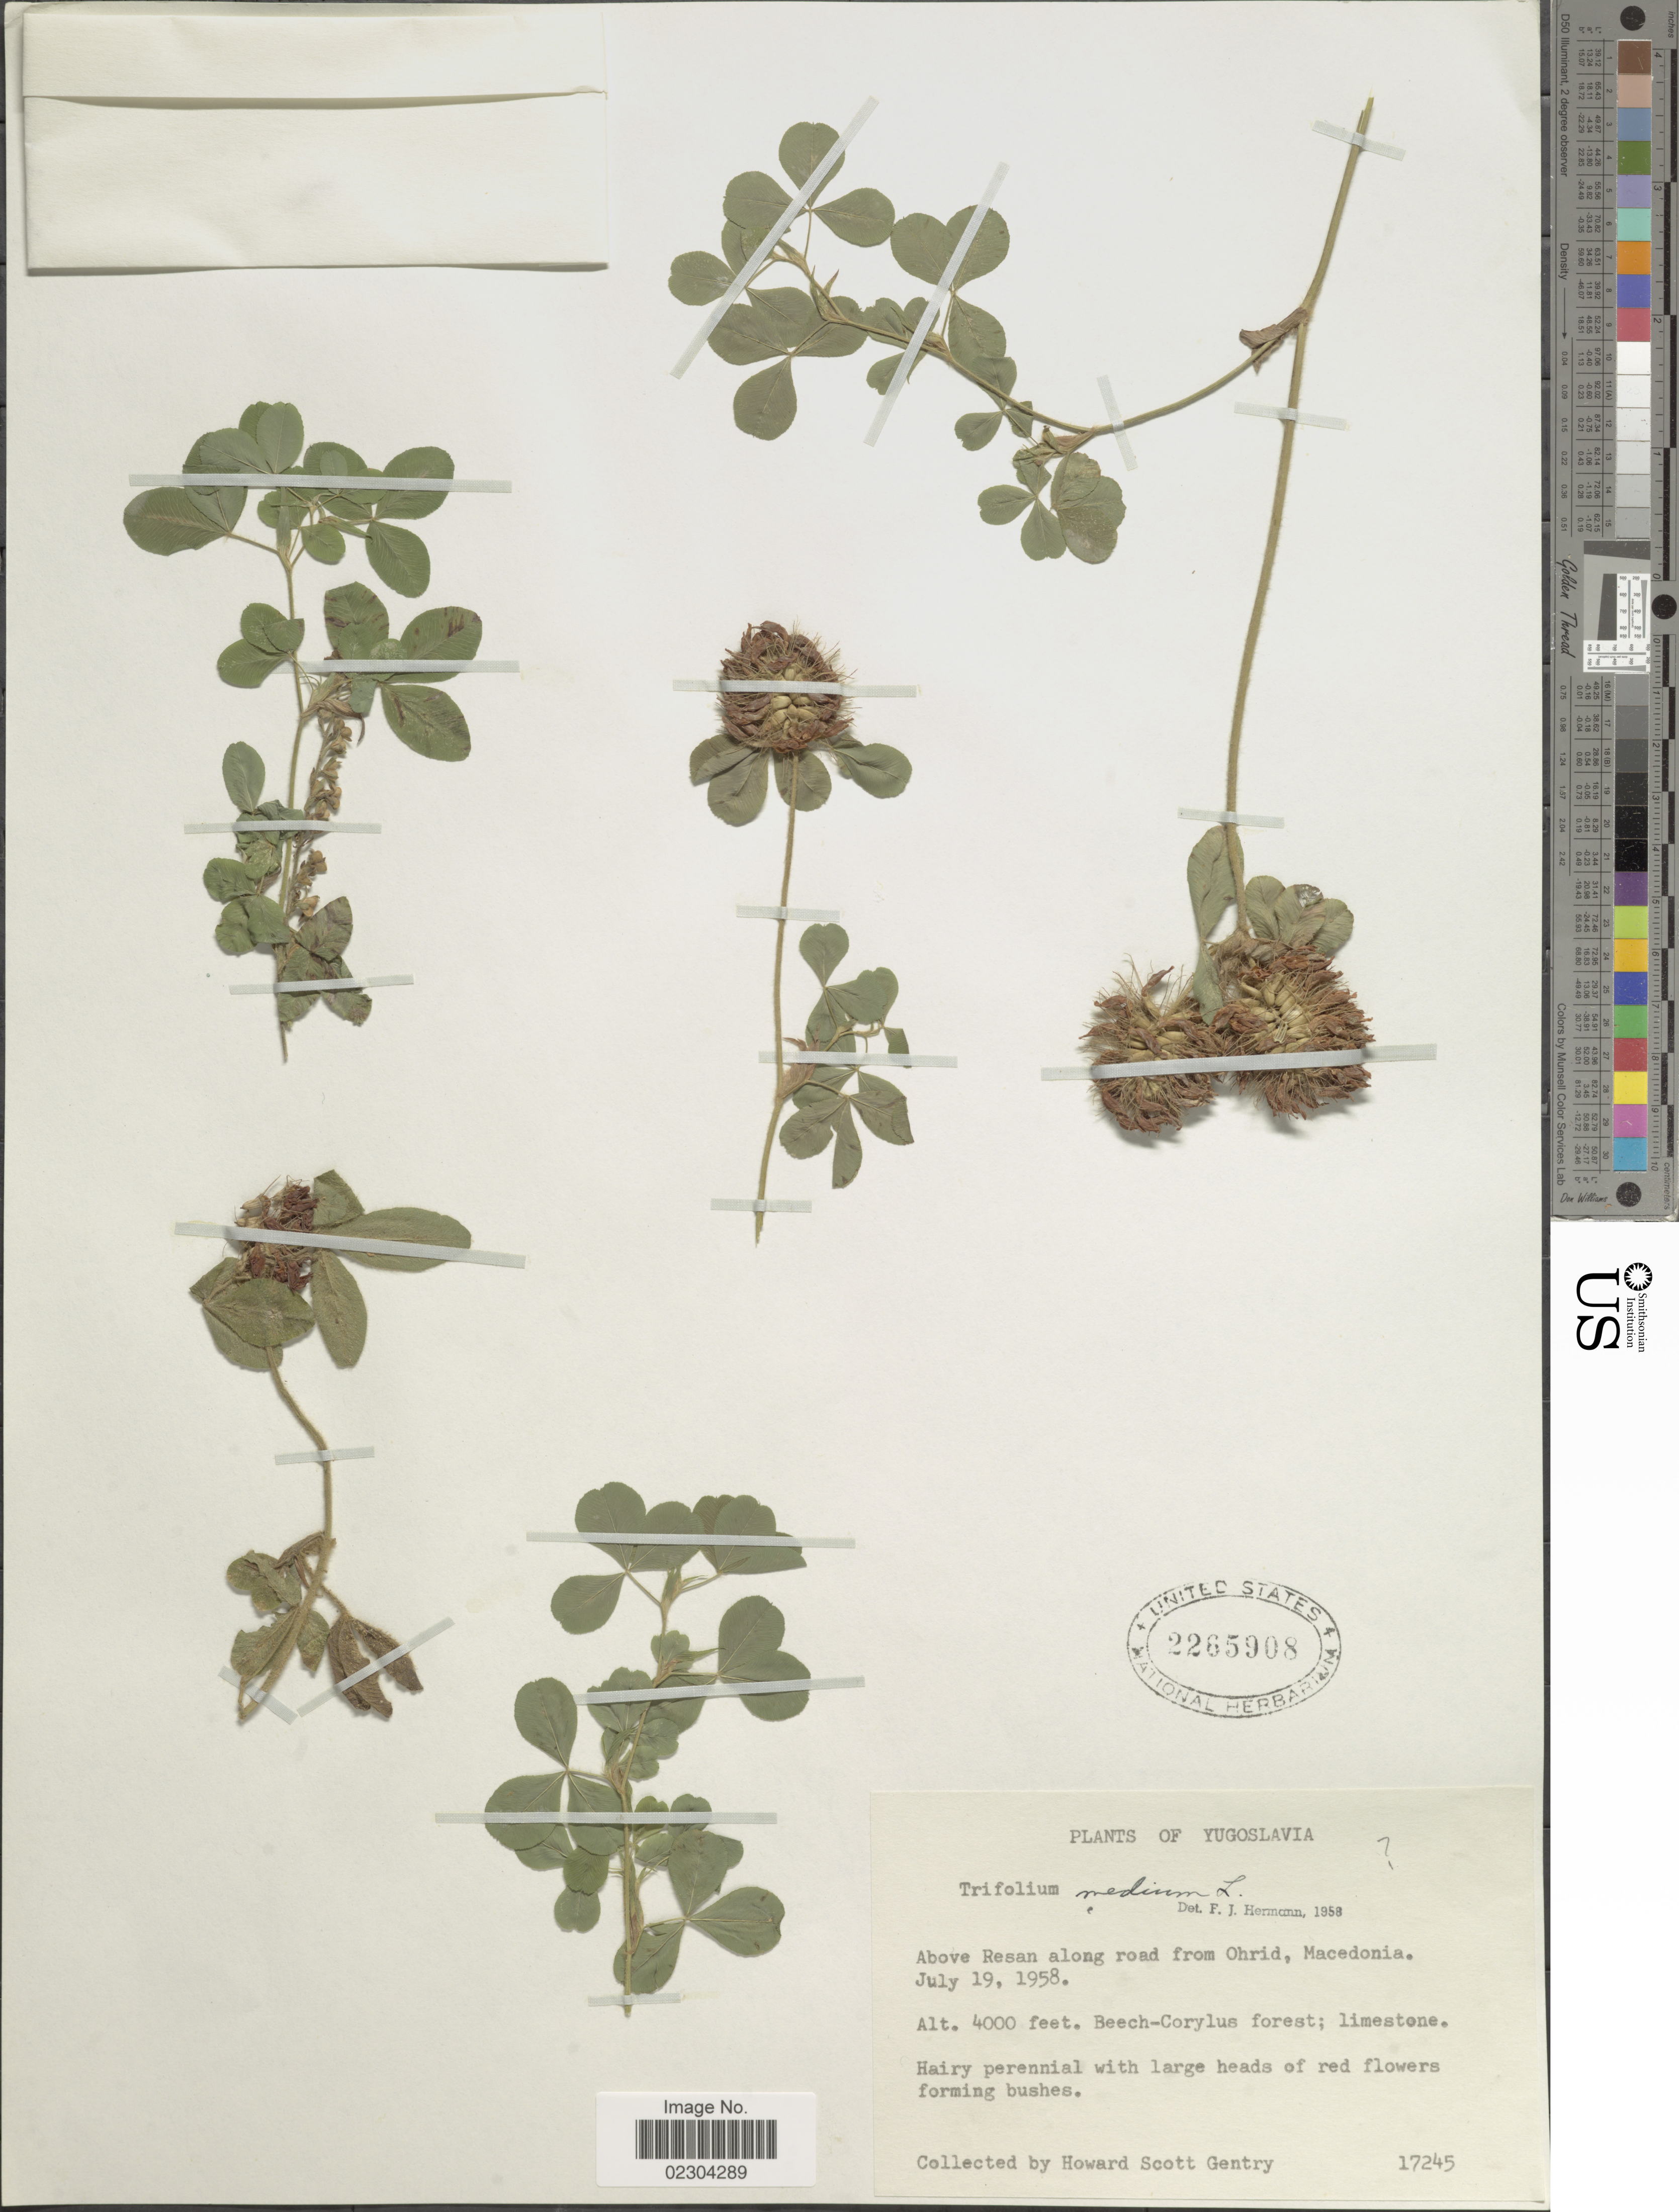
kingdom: Plantae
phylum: Tracheophyta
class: Magnoliopsida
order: Fabales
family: Fabaceae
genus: Trifolium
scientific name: Trifolium medium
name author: L.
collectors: H. S. Gentry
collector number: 17245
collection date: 1958-07-19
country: North Macedonia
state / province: Debar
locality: Yugoslavia [unsure placement] Above Resan along road from Ohrid, Macedonia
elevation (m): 1219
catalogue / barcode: US 2265908